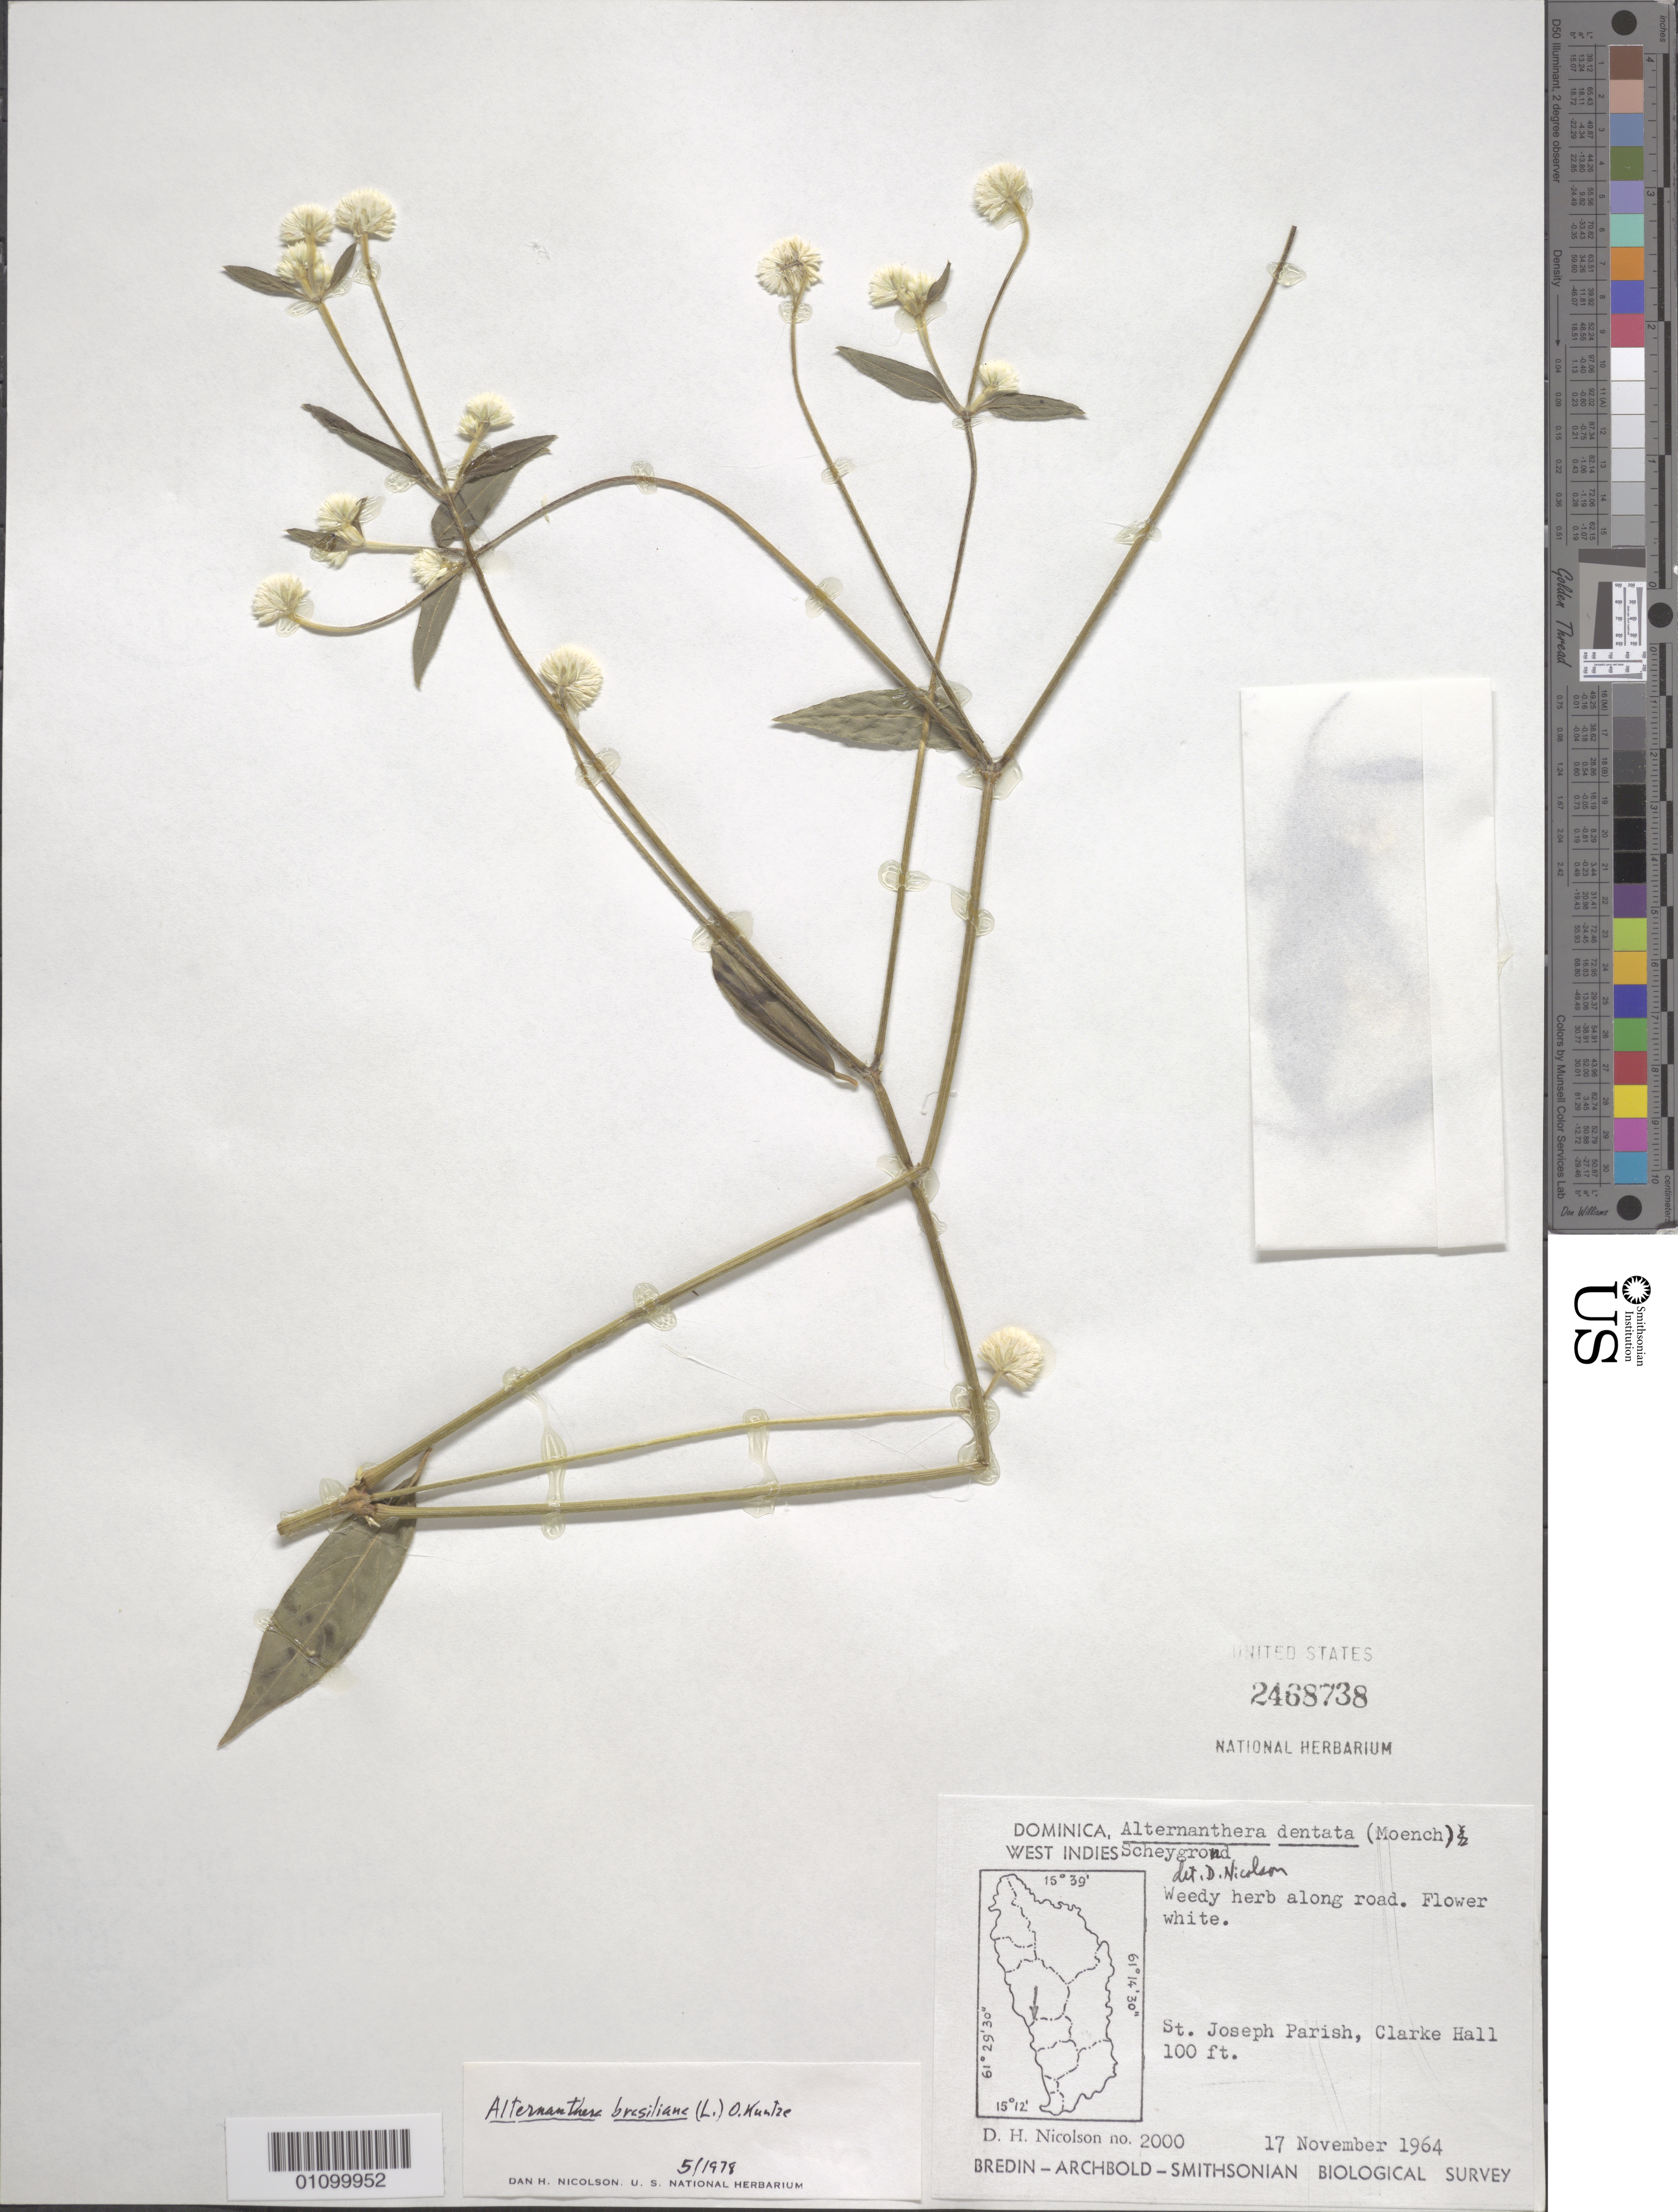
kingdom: Plantae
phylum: Tracheophyta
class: Magnoliopsida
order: Caryophyllales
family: Amaranthaceae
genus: Alternanthera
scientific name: Alternanthera brasiliana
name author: (L.) Kuntze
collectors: D. H. Nicolson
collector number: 2000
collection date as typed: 17 Nov 1964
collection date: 1964-11-17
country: Dominica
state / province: St. Joseph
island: Dominica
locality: St. Joseph Parish, Clarke Hall 100 ft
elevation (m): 30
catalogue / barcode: US 2468738